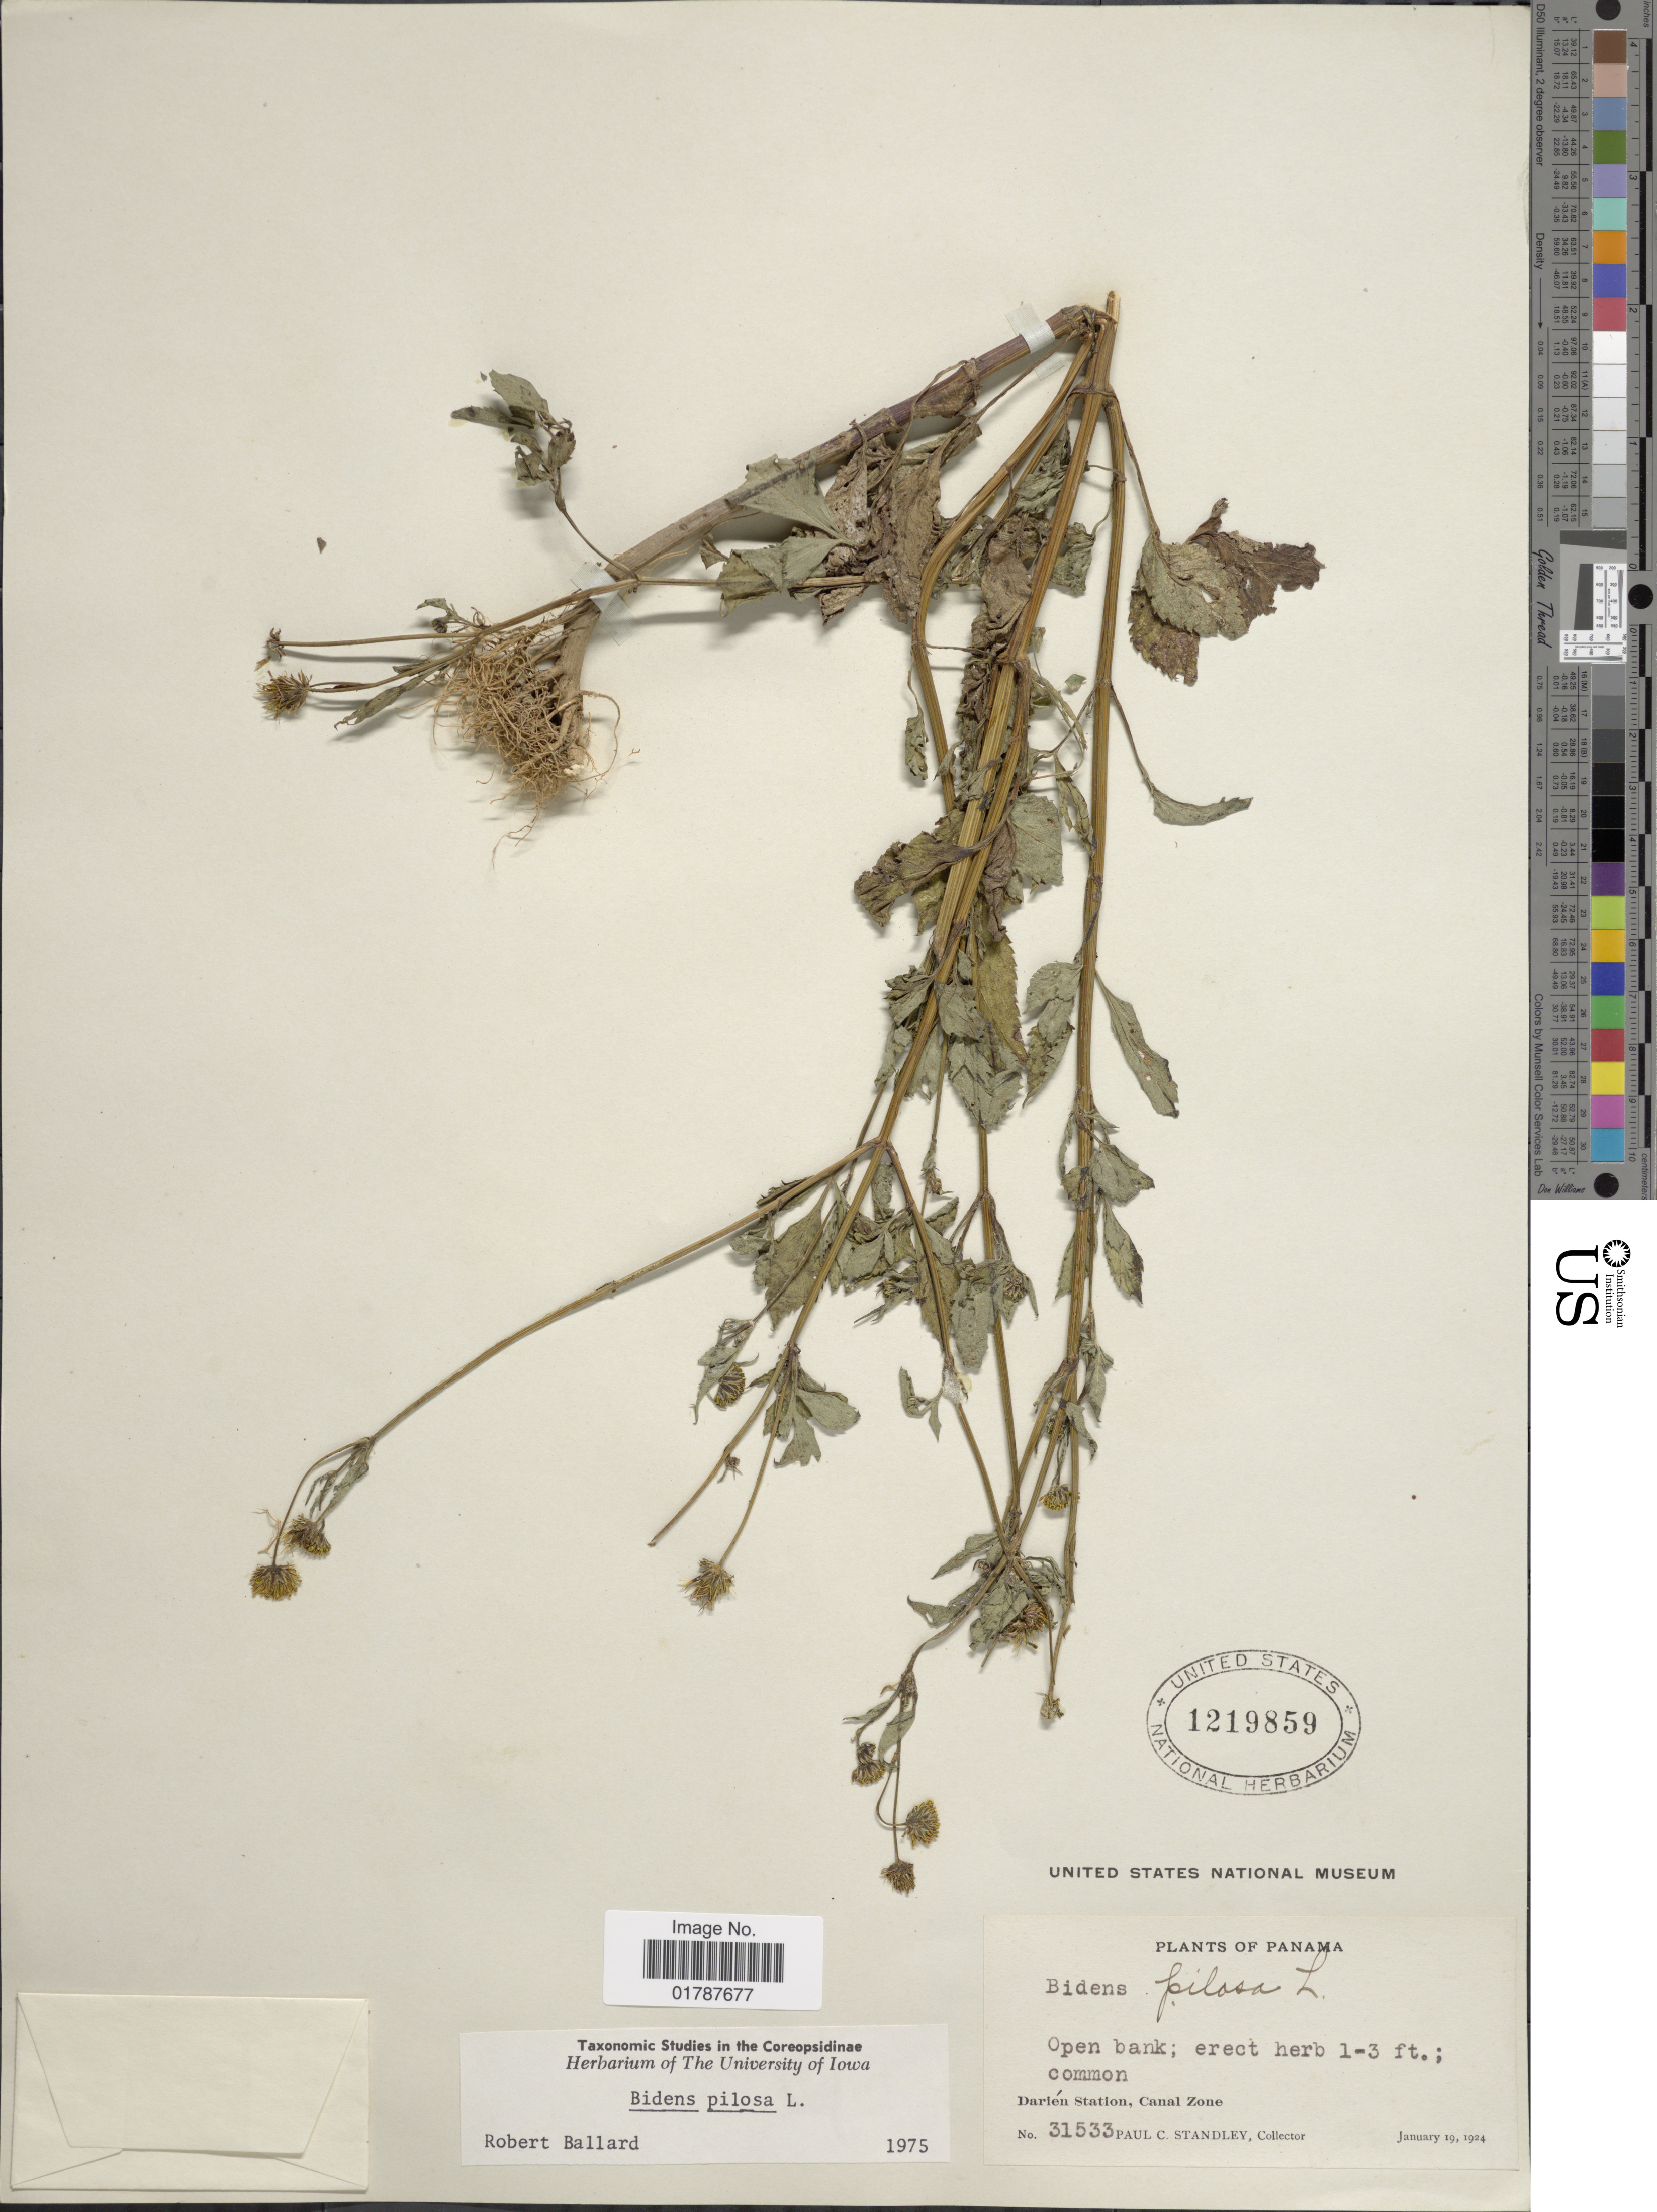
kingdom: Plantae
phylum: Tracheophyta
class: Magnoliopsida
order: Asterales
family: Asteraceae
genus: Bidens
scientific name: Bidens pilosa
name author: L.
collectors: P. C. Standley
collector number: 3153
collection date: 1924-01-19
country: Panama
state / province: Colón / Panamá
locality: Darien Station, Canal Zone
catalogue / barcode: US 1219859